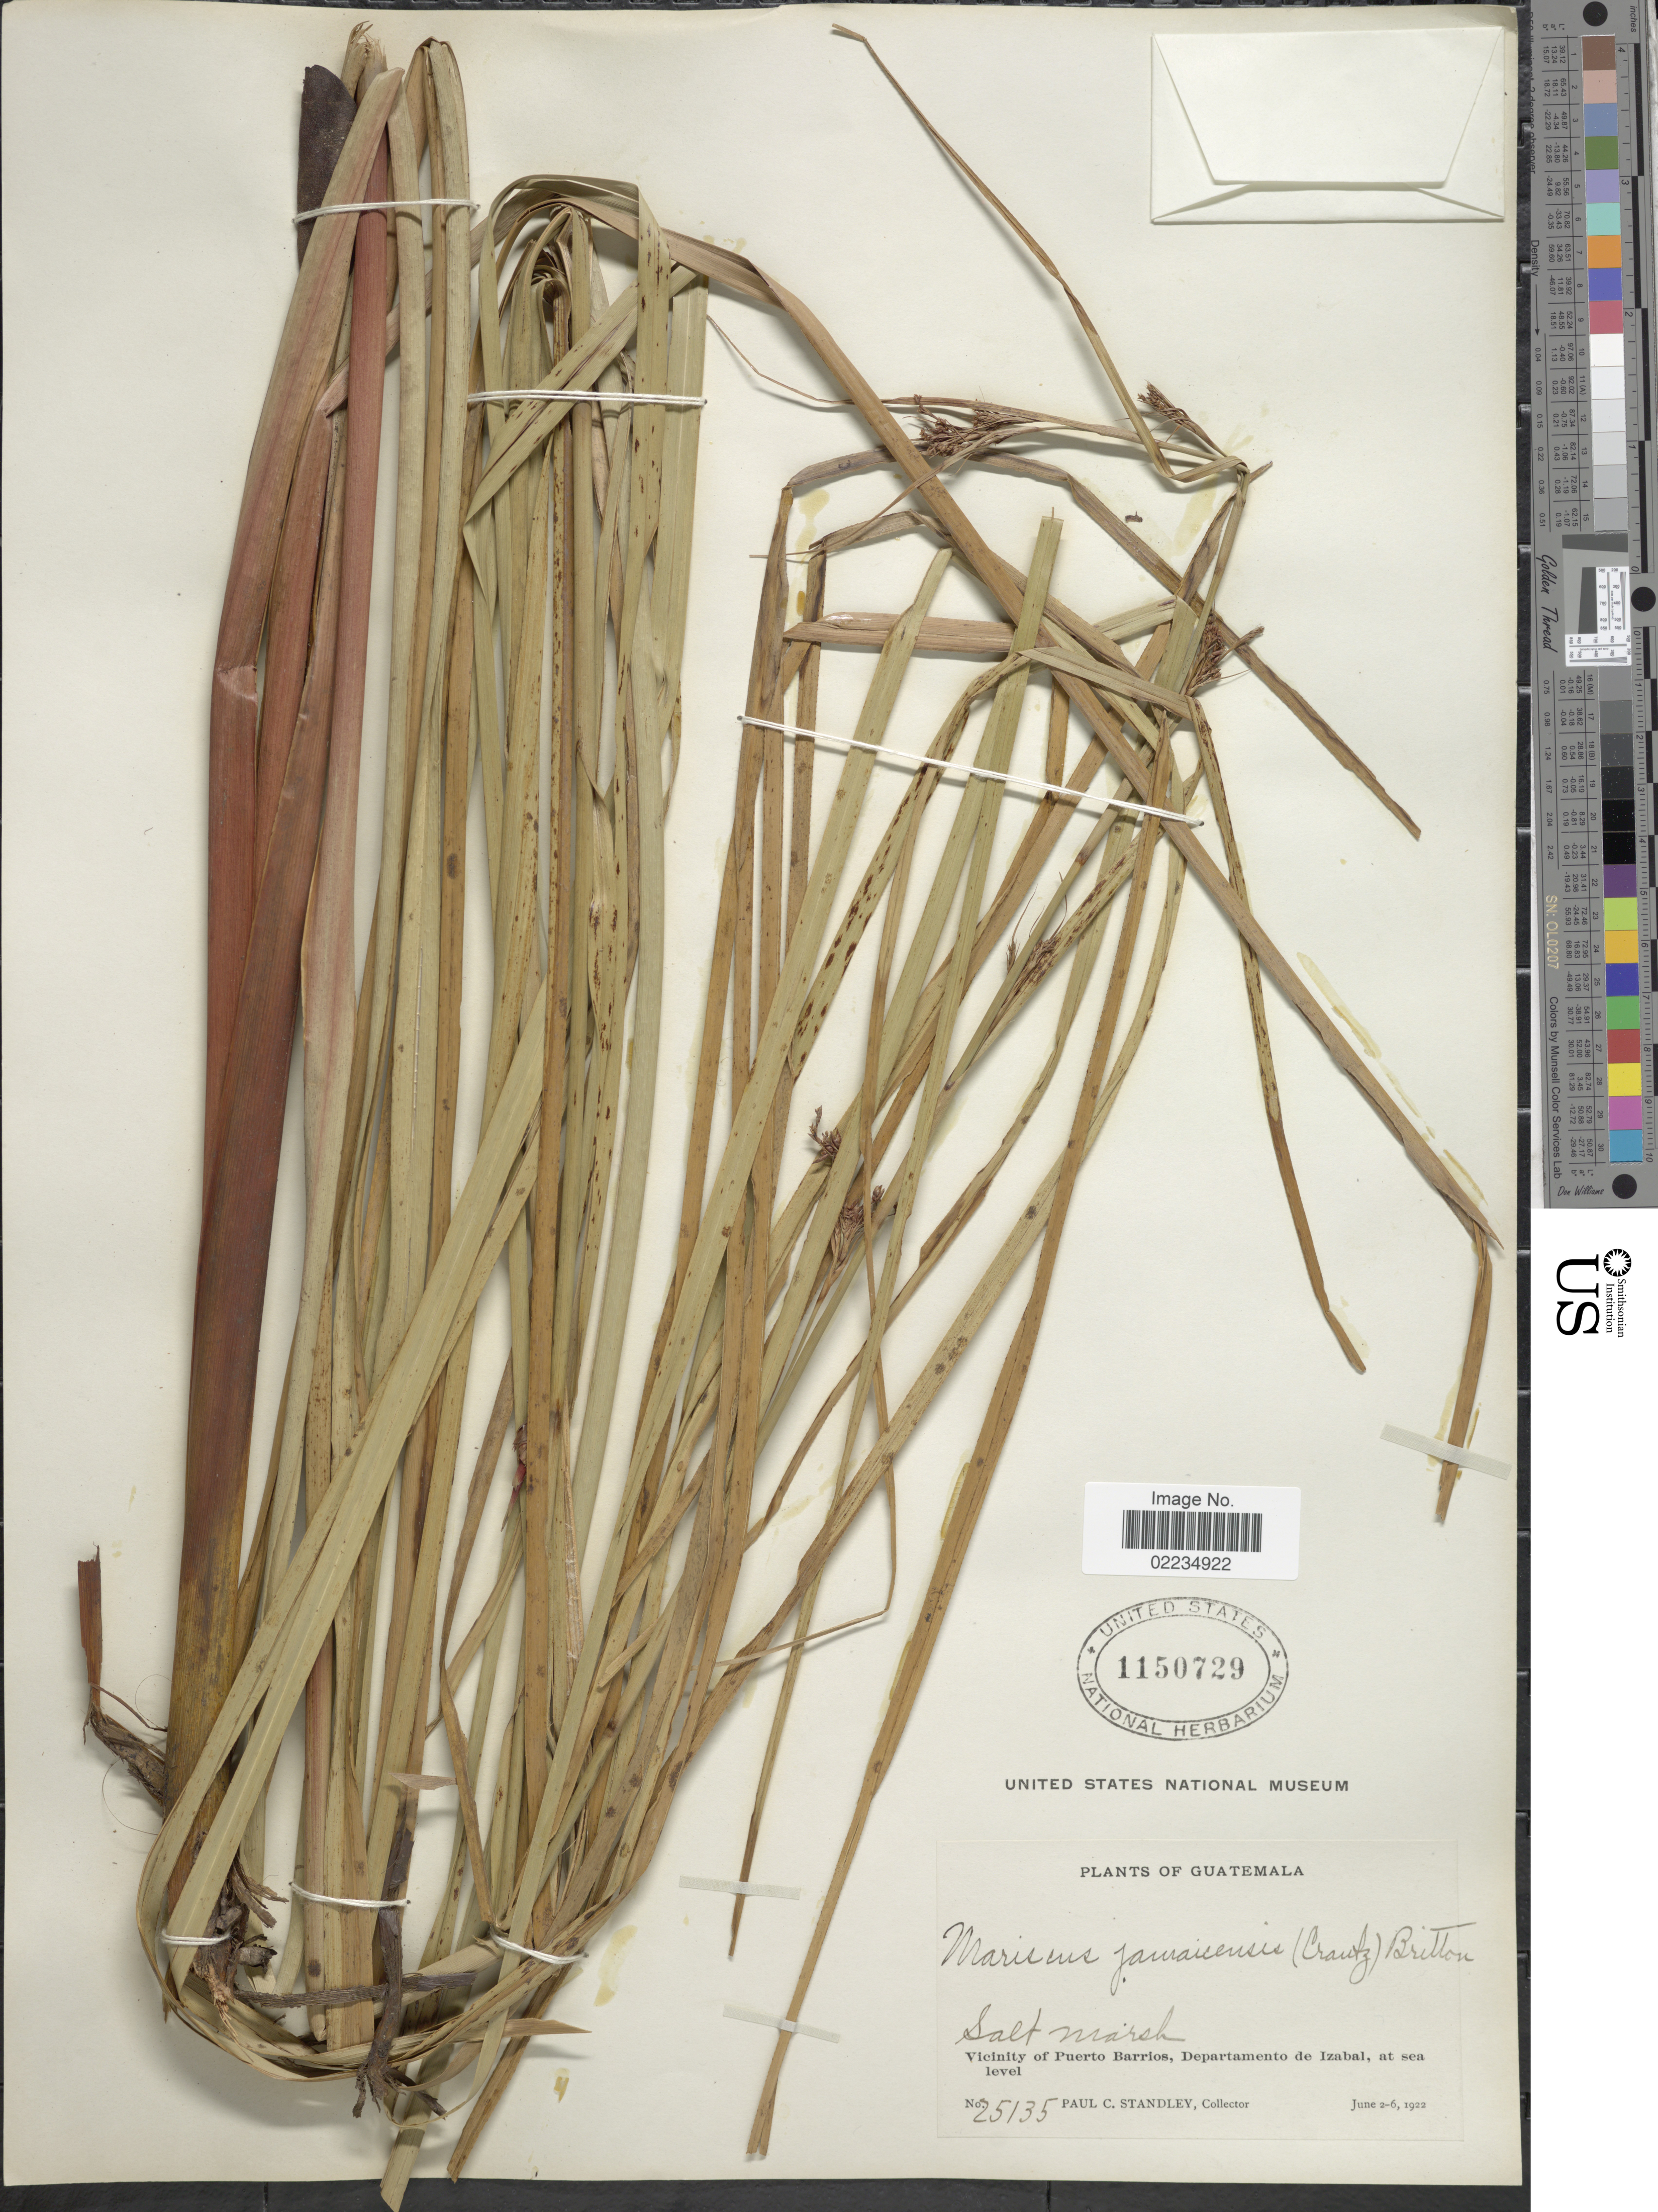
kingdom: Plantae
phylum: Tracheophyta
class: Liliopsida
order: Poales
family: Cyperaceae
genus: Cladium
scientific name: Cladium jamaicense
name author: Crantz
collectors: P. C. Standley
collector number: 25135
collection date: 1922-06-02/1922-06-06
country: Guatemala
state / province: Izabal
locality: Vicinity of Puerto Barrios, Departamento de Izabal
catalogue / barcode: US 1150729